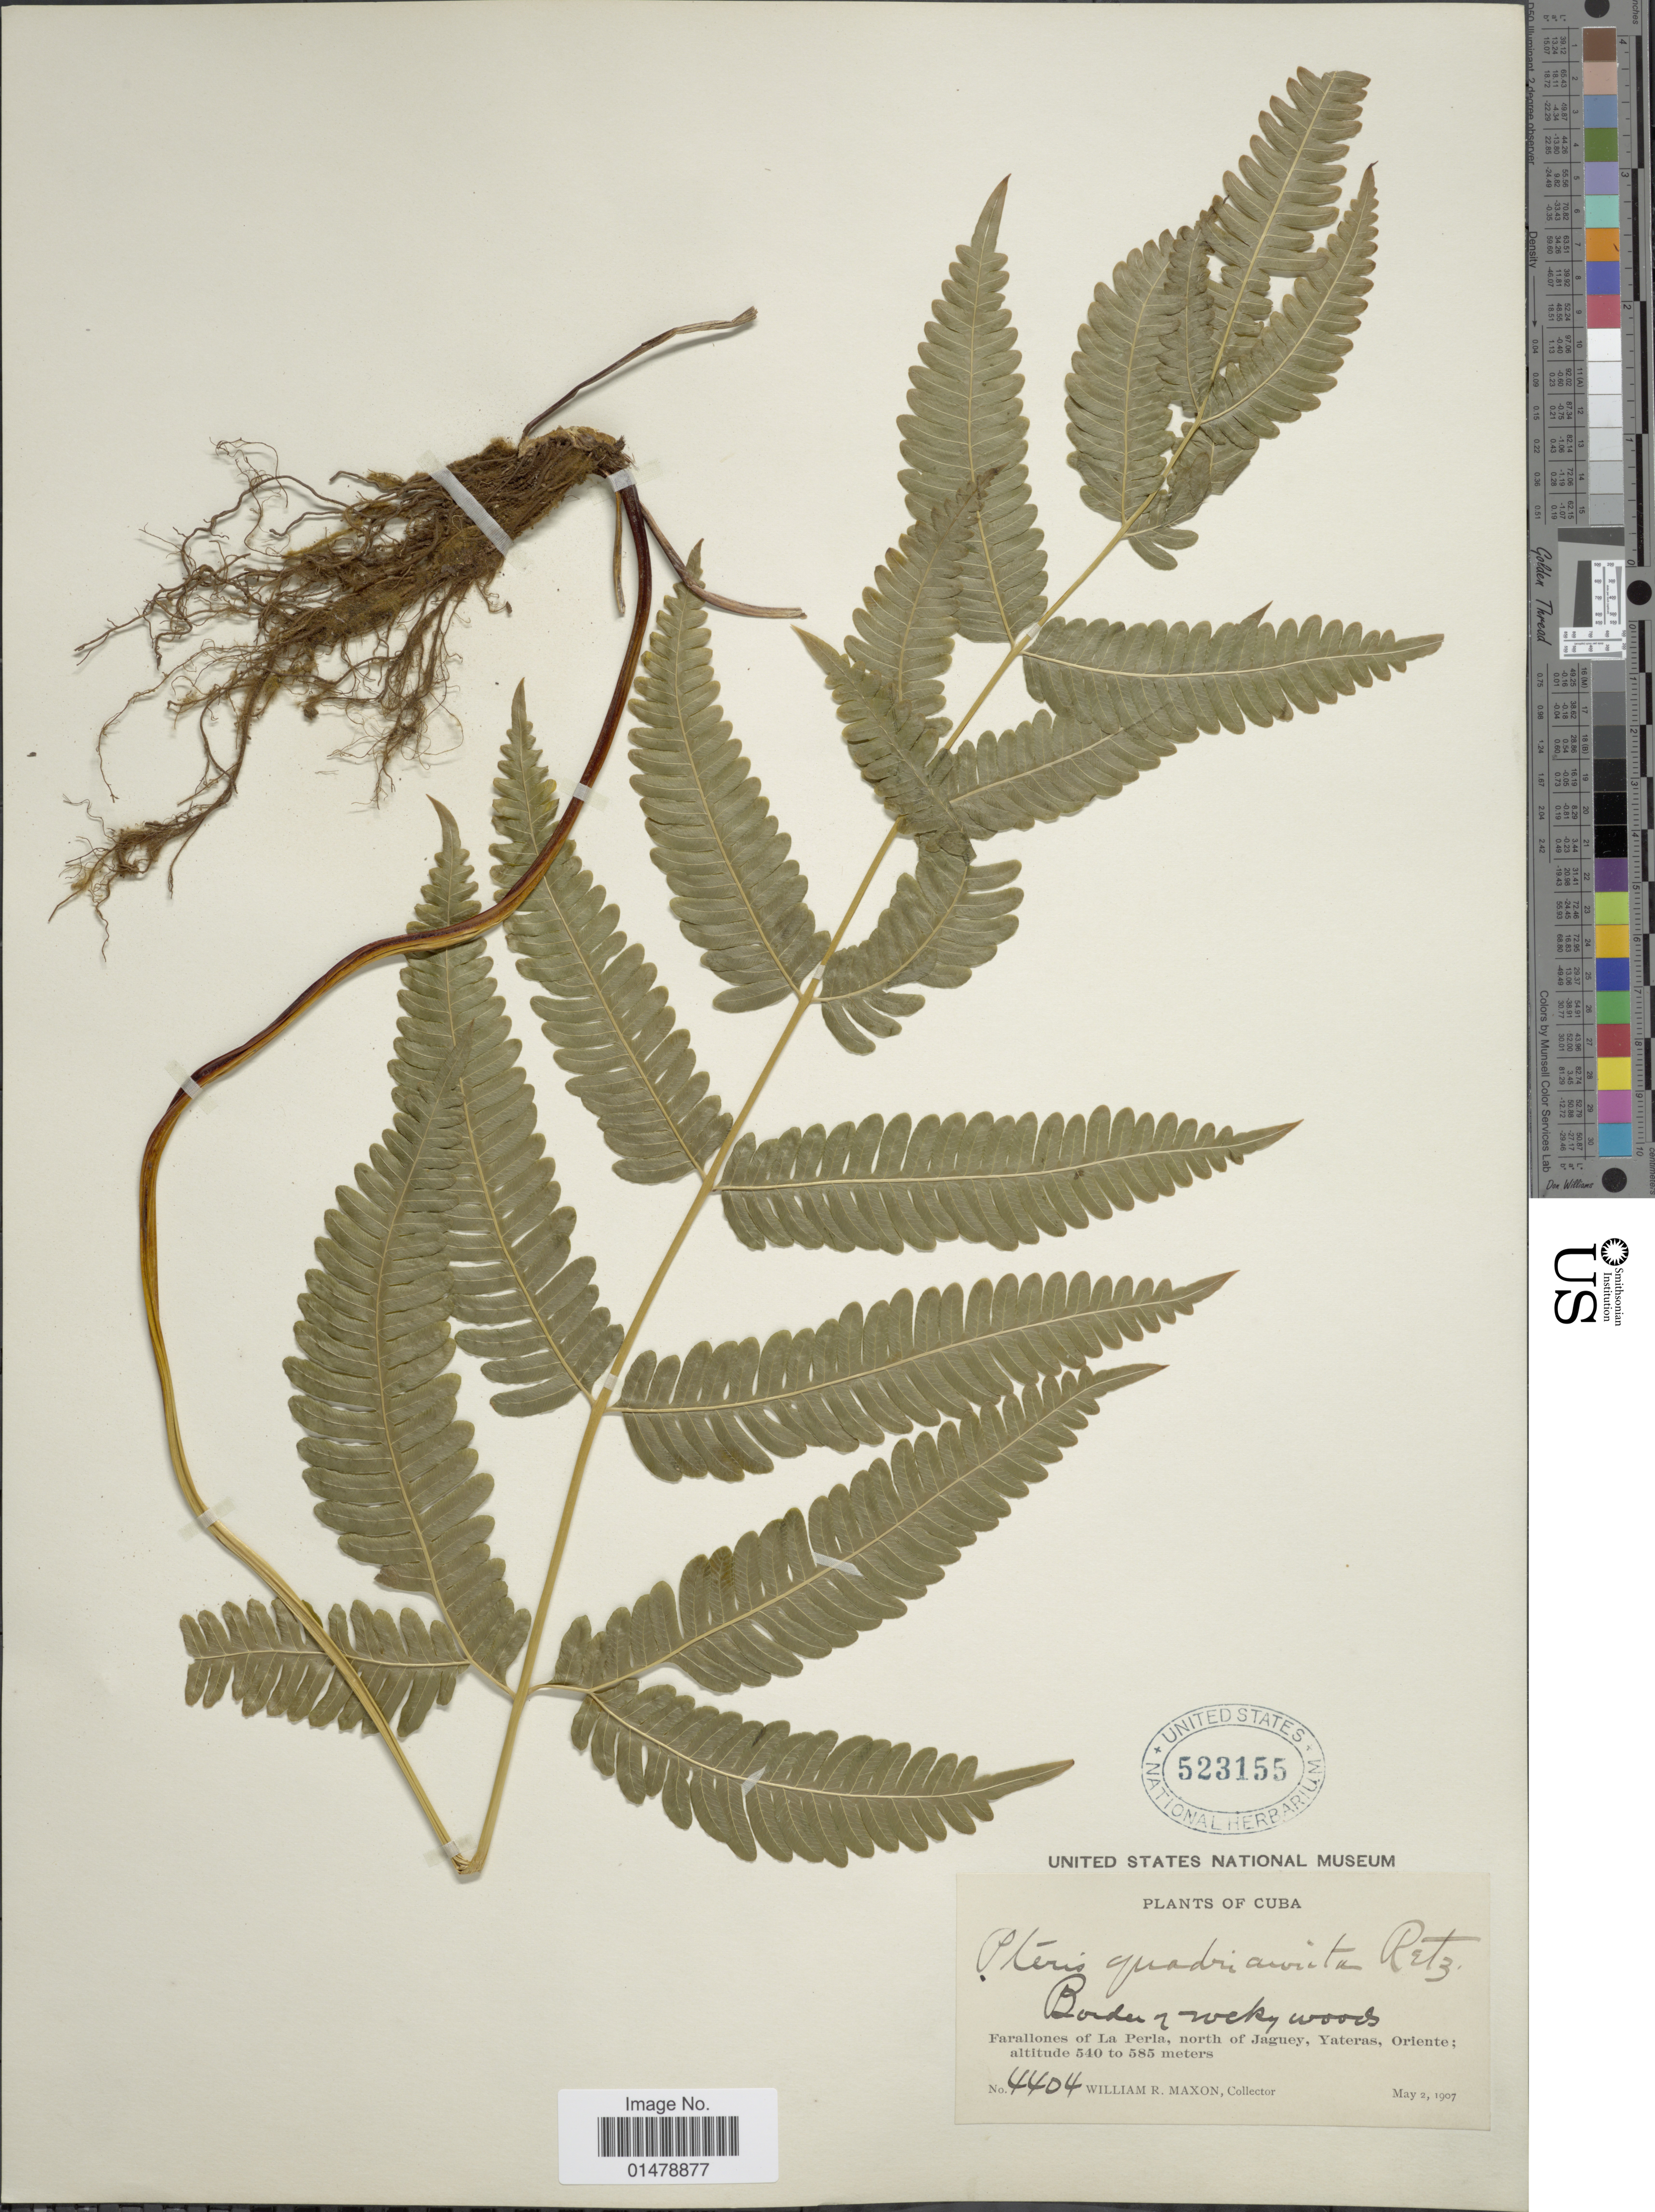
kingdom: Plantae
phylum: Tracheophyta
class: Polypodiopsida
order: Polypodiales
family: Pteridaceae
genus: Pteris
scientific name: Pteris quadriaurita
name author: Retz.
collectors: W. R. Maxon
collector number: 4404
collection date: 1907-05-02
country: Cuba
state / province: Oriente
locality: Farallones of La Perla, north of Jaguey, Yateras.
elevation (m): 540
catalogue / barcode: US 523155